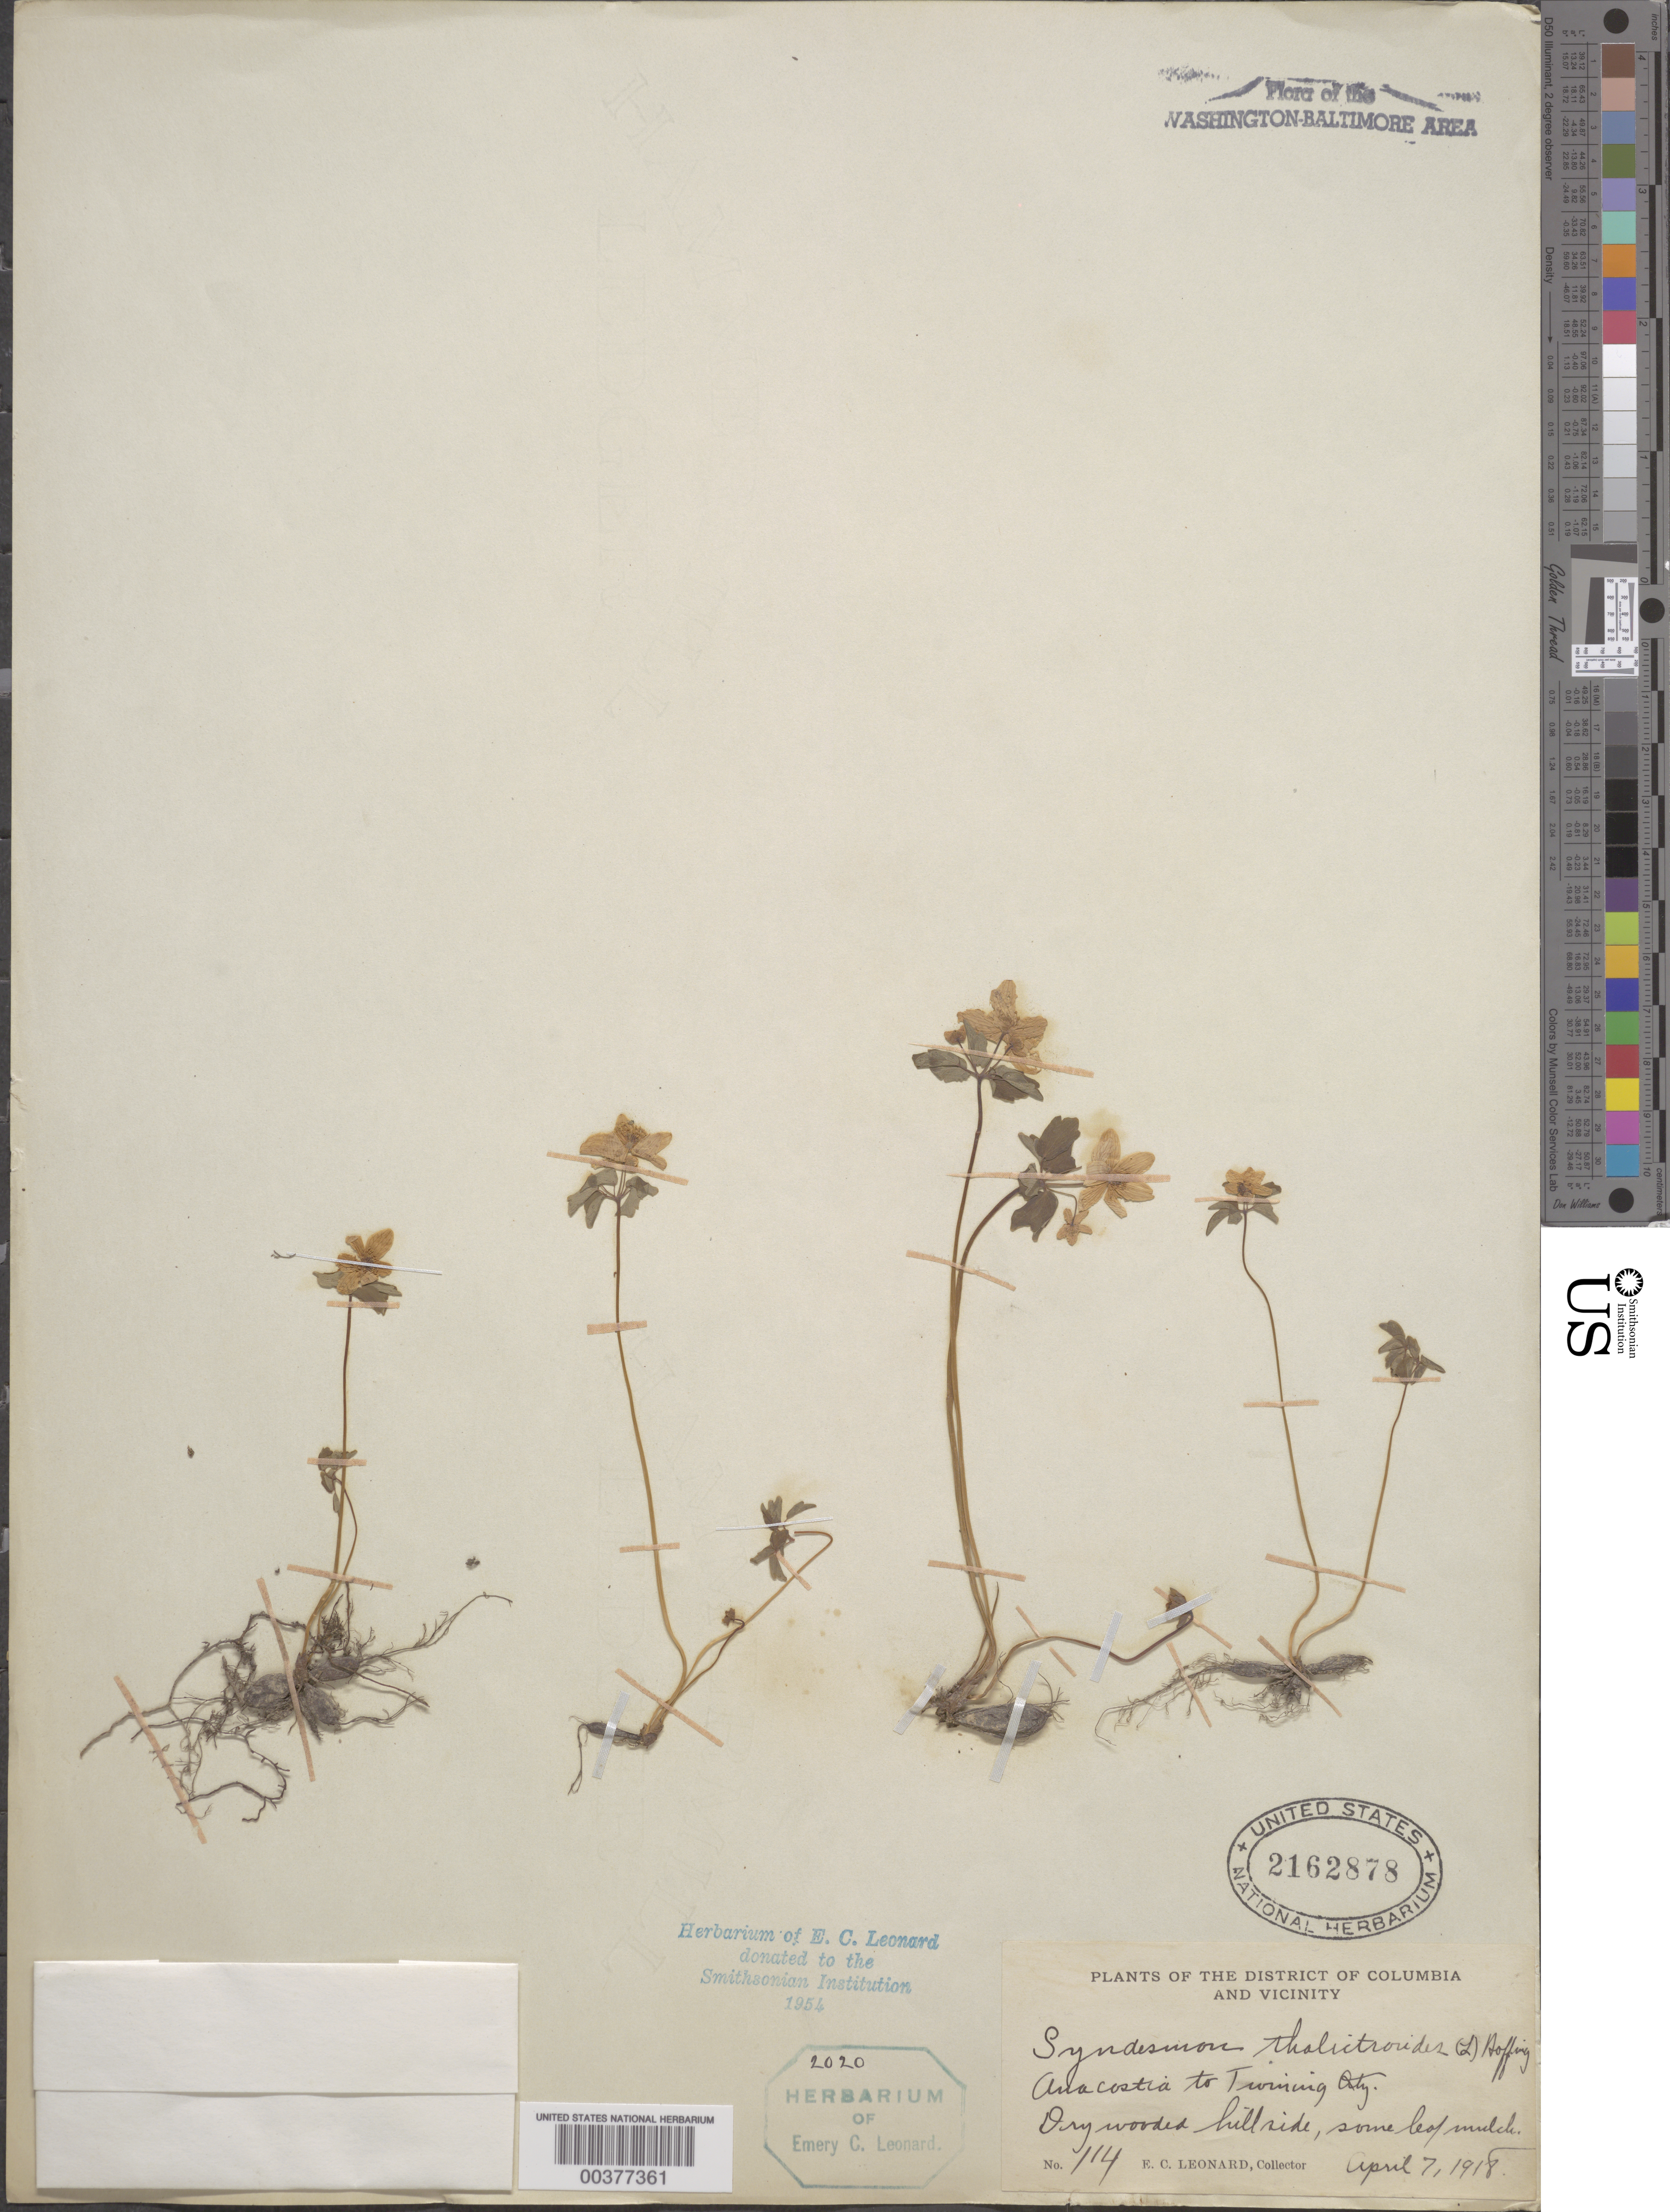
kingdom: Plantae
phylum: Tracheophyta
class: Magnoliopsida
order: Ranunculales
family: Ranunculaceae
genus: Thalictrum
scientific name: Thalictrum thalictroides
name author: (L.) A.J. Eames & B. Boivin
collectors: E. C. Leonard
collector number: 114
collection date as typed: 07 Apr 1918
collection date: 1918-04-07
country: United States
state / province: District of Columbia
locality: Anacostia to Twining City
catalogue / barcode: US 2162878